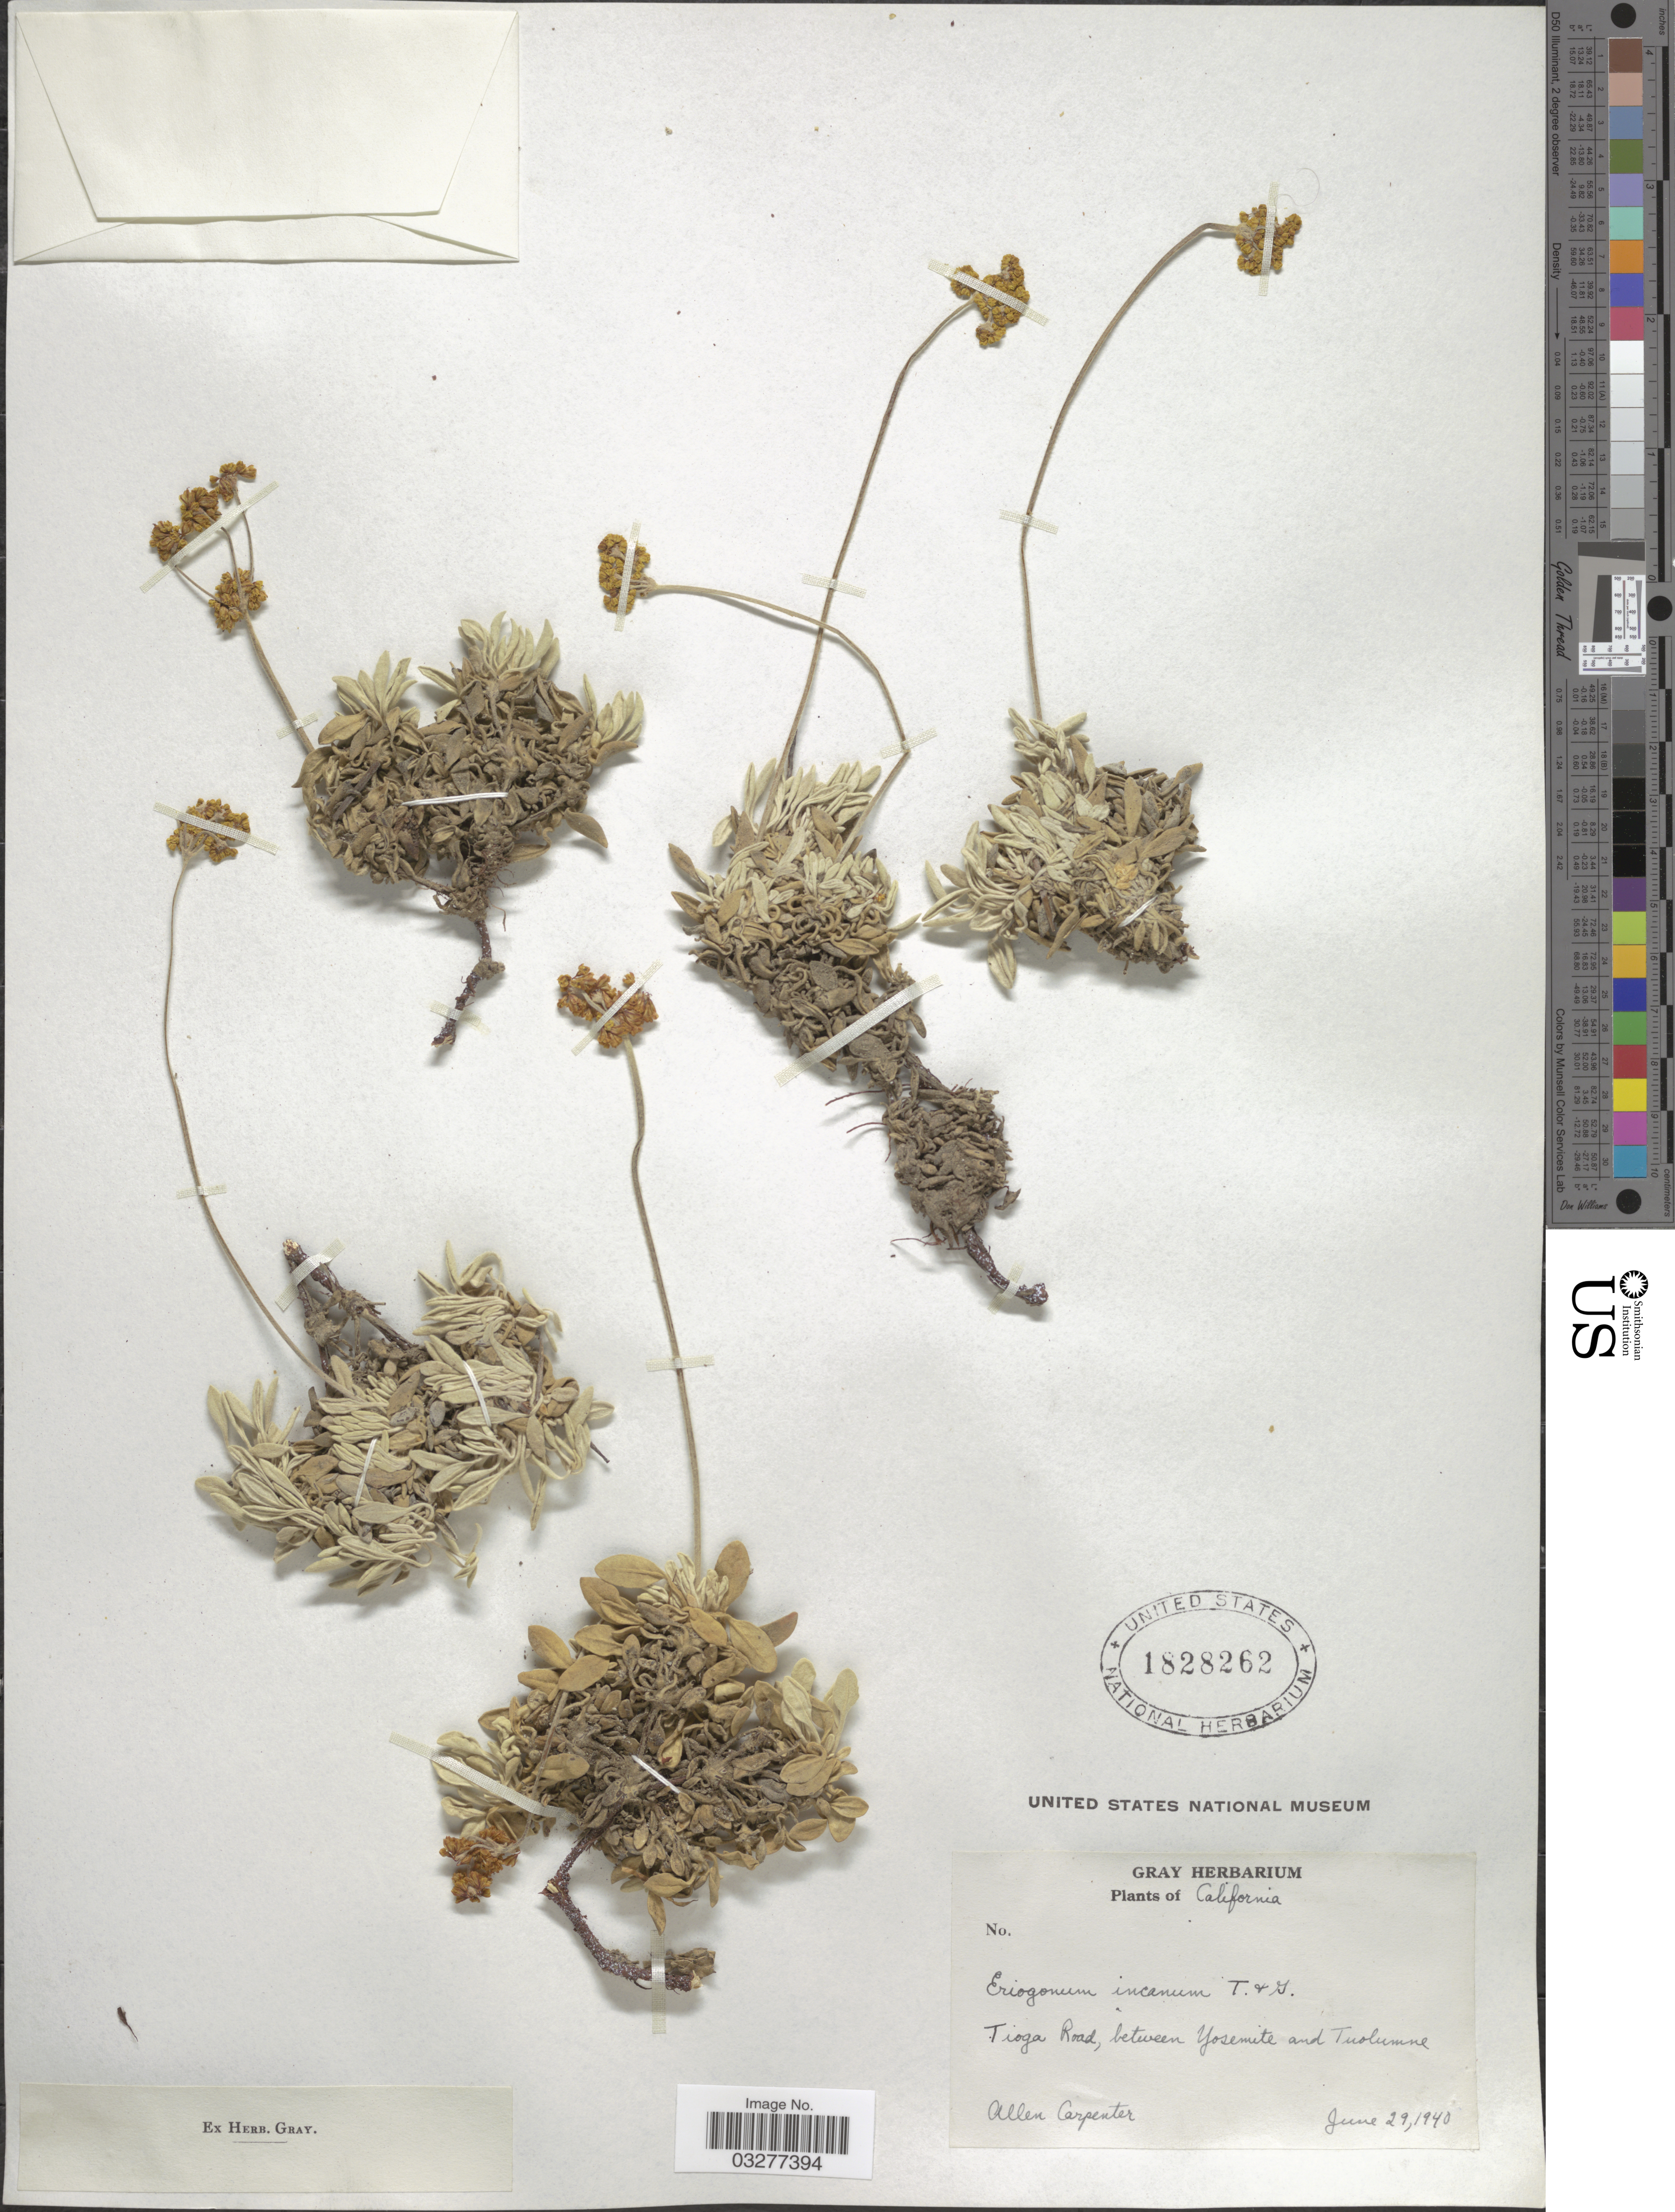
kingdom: Plantae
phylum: Tracheophyta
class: Magnoliopsida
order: Caryophyllales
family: Polygonaceae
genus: Eriogonum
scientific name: Eriogonum incanum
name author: Torr. & A. Gray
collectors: A. Carpenter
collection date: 1940-06-29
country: United States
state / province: California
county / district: Tuolumne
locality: Tioga Road, between Yosemite and Tuolumne.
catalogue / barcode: US 1828262